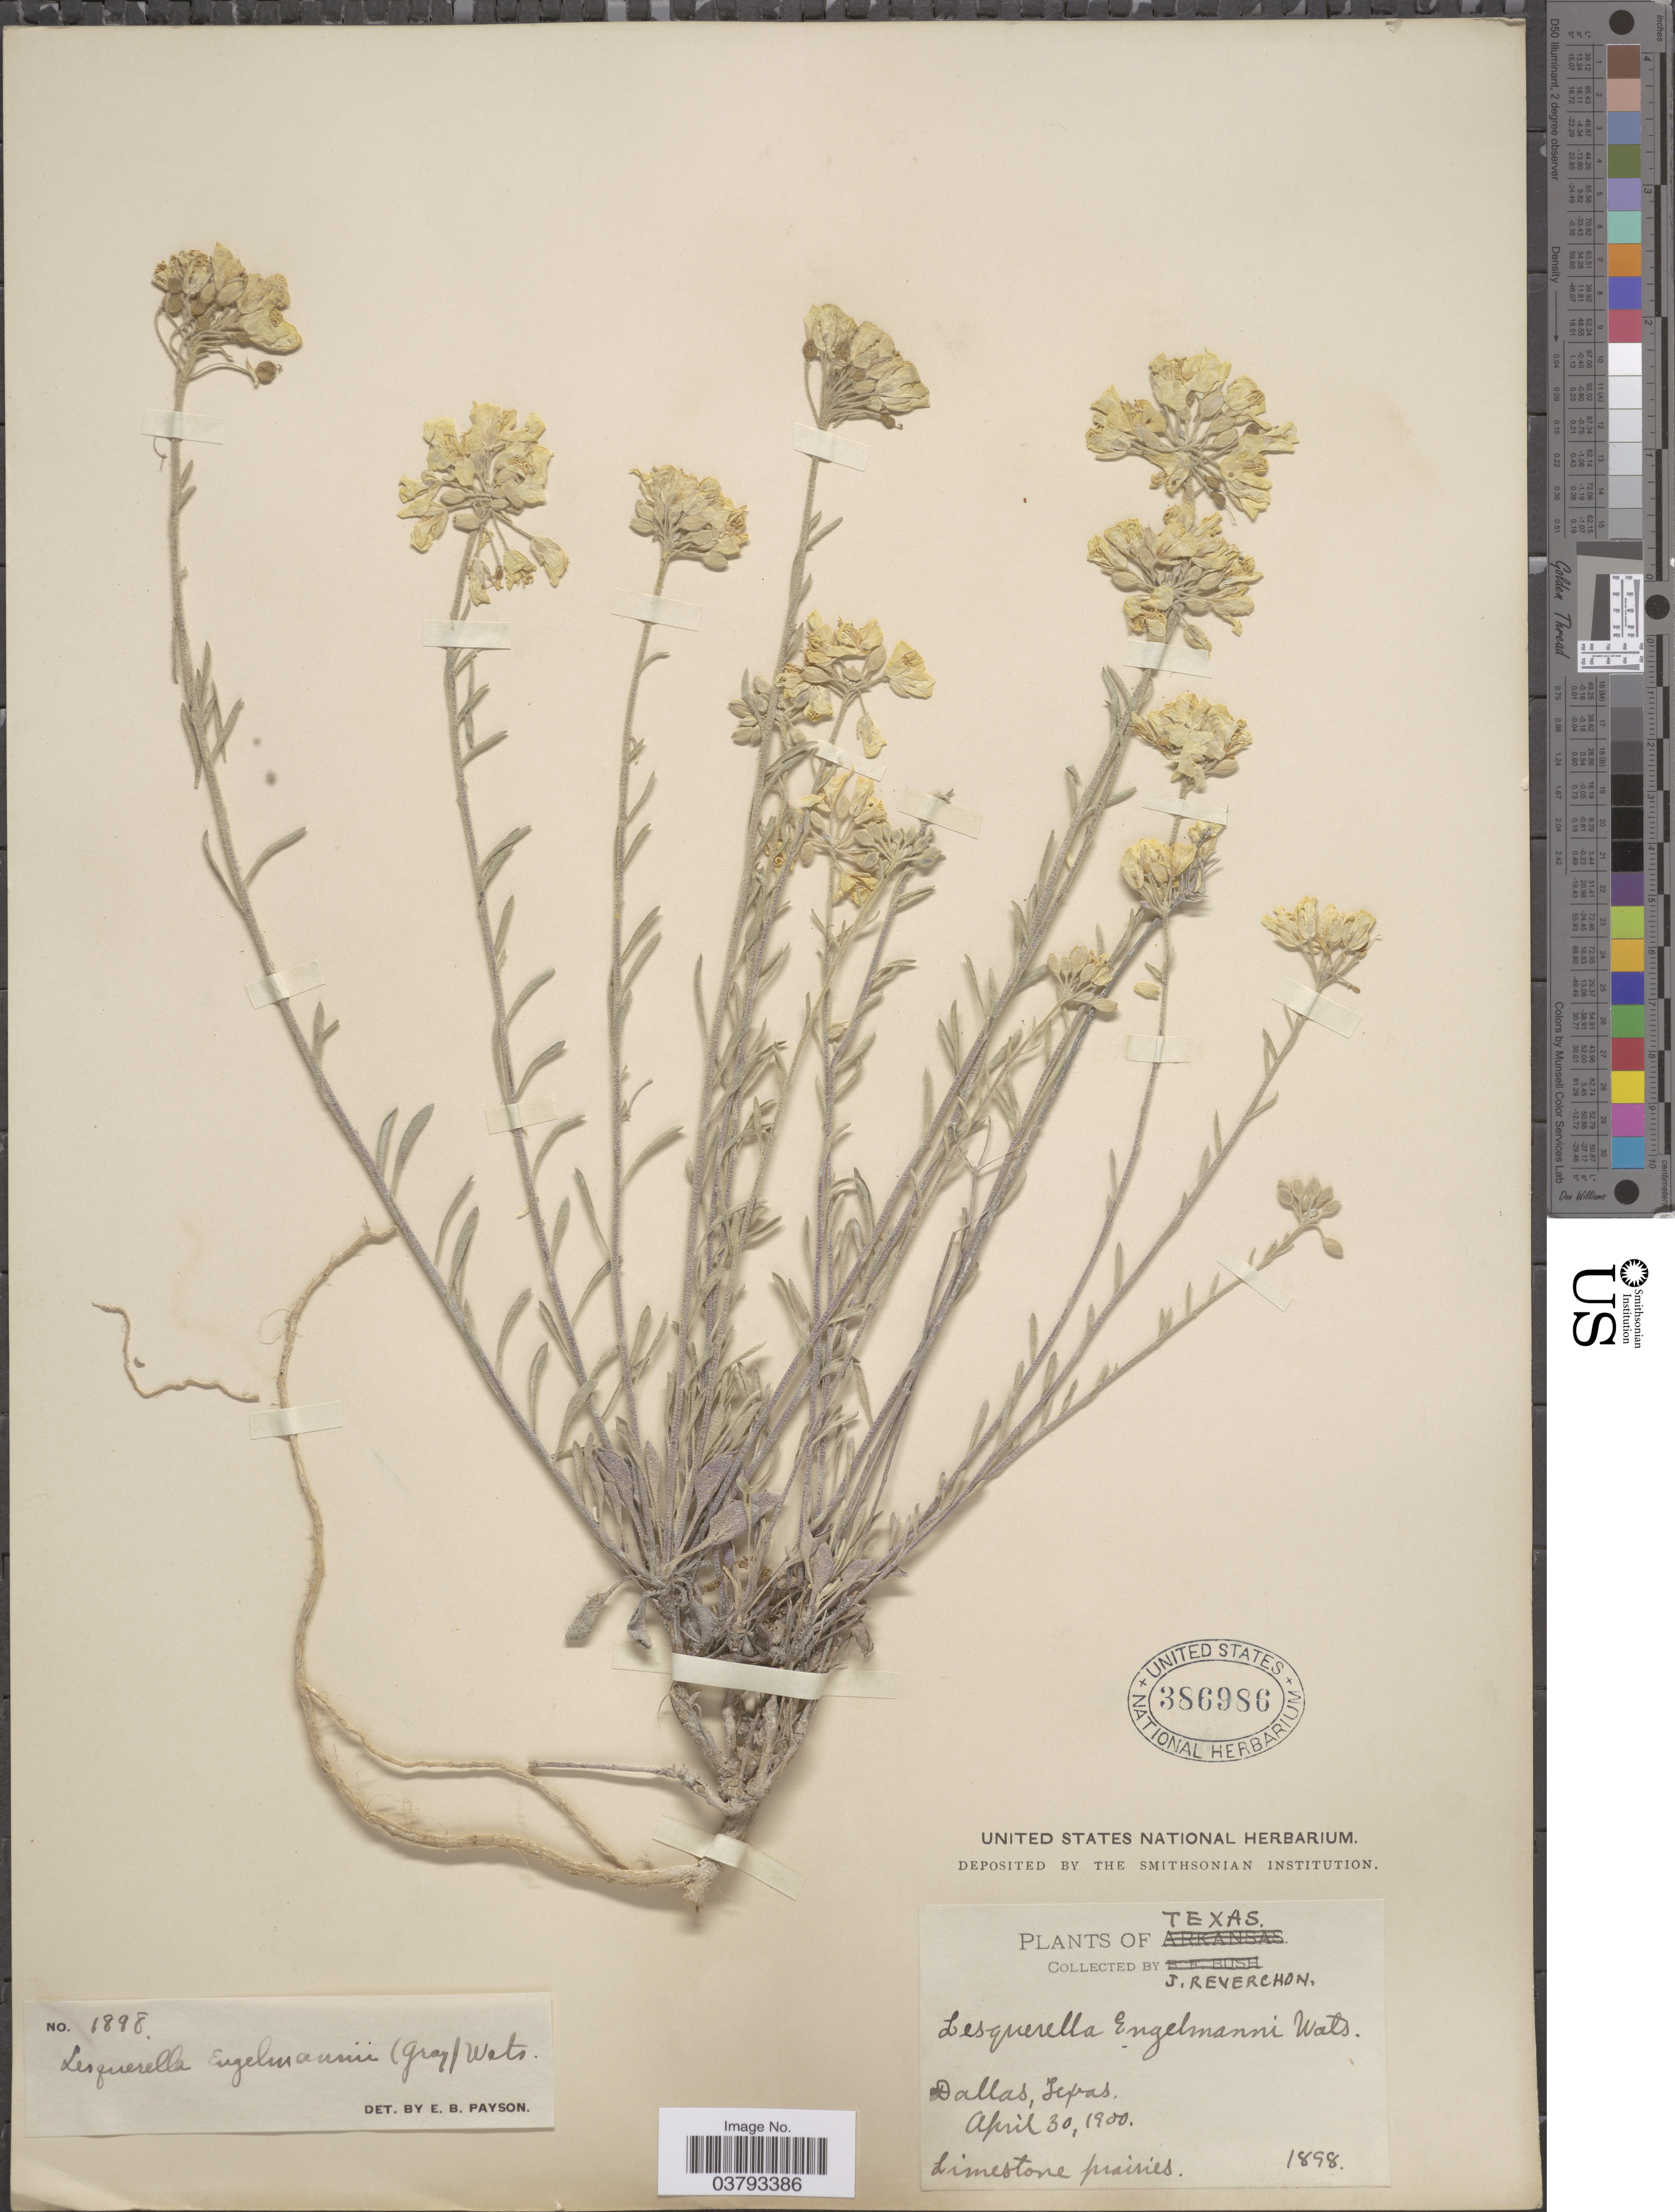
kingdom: Plantae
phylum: Tracheophyta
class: Magnoliopsida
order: Brassicales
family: Brassicaceae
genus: Lesquerella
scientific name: Lesquerella engelmannii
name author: (A. Gray) S. Watson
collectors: J. Reverchon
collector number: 1898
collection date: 1900-04-30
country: United States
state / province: Texas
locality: Dallas.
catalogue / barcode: US 386986